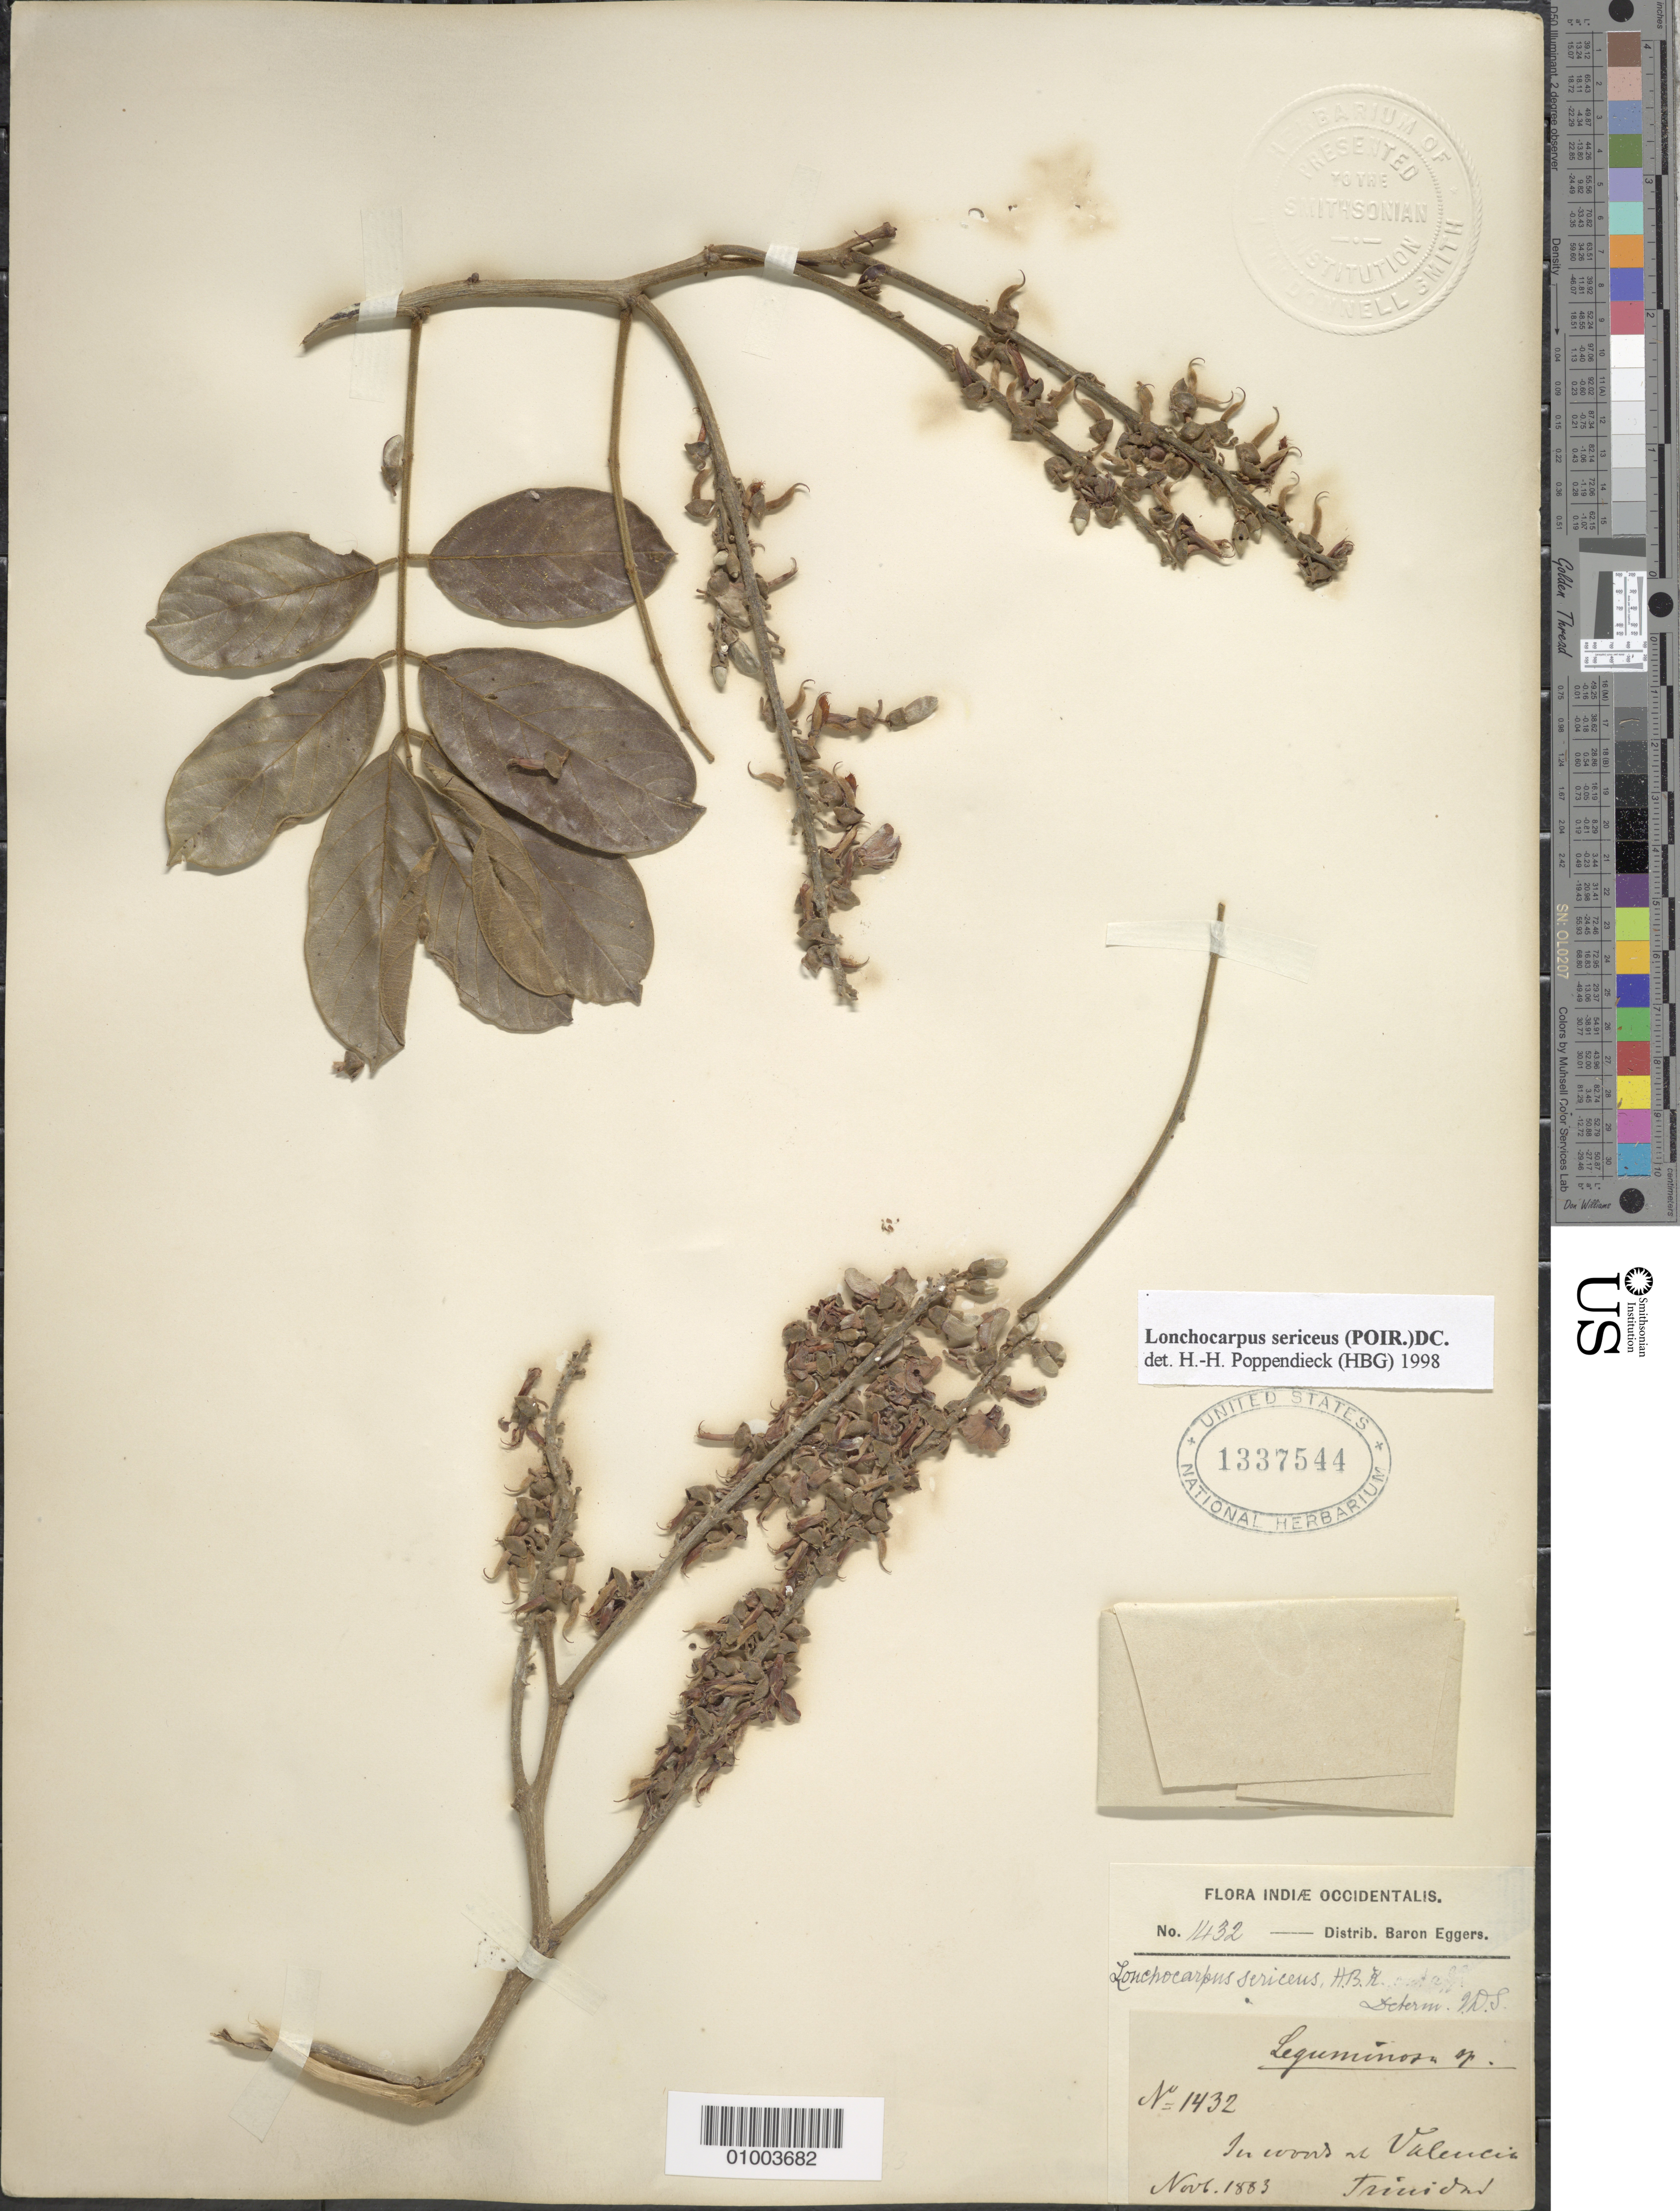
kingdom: Plantae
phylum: Tracheophyta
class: Magnoliopsida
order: Fabales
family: Fabaceae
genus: Lonchocarpus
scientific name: Lonchocarpus sericeus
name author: (Poir.) Kunth ex DC.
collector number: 1432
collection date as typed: Nov 1883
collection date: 1883-11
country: Trinidad and Tobago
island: Trinidad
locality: In woods of Valencis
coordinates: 0 N, 0 E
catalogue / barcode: US 1337544